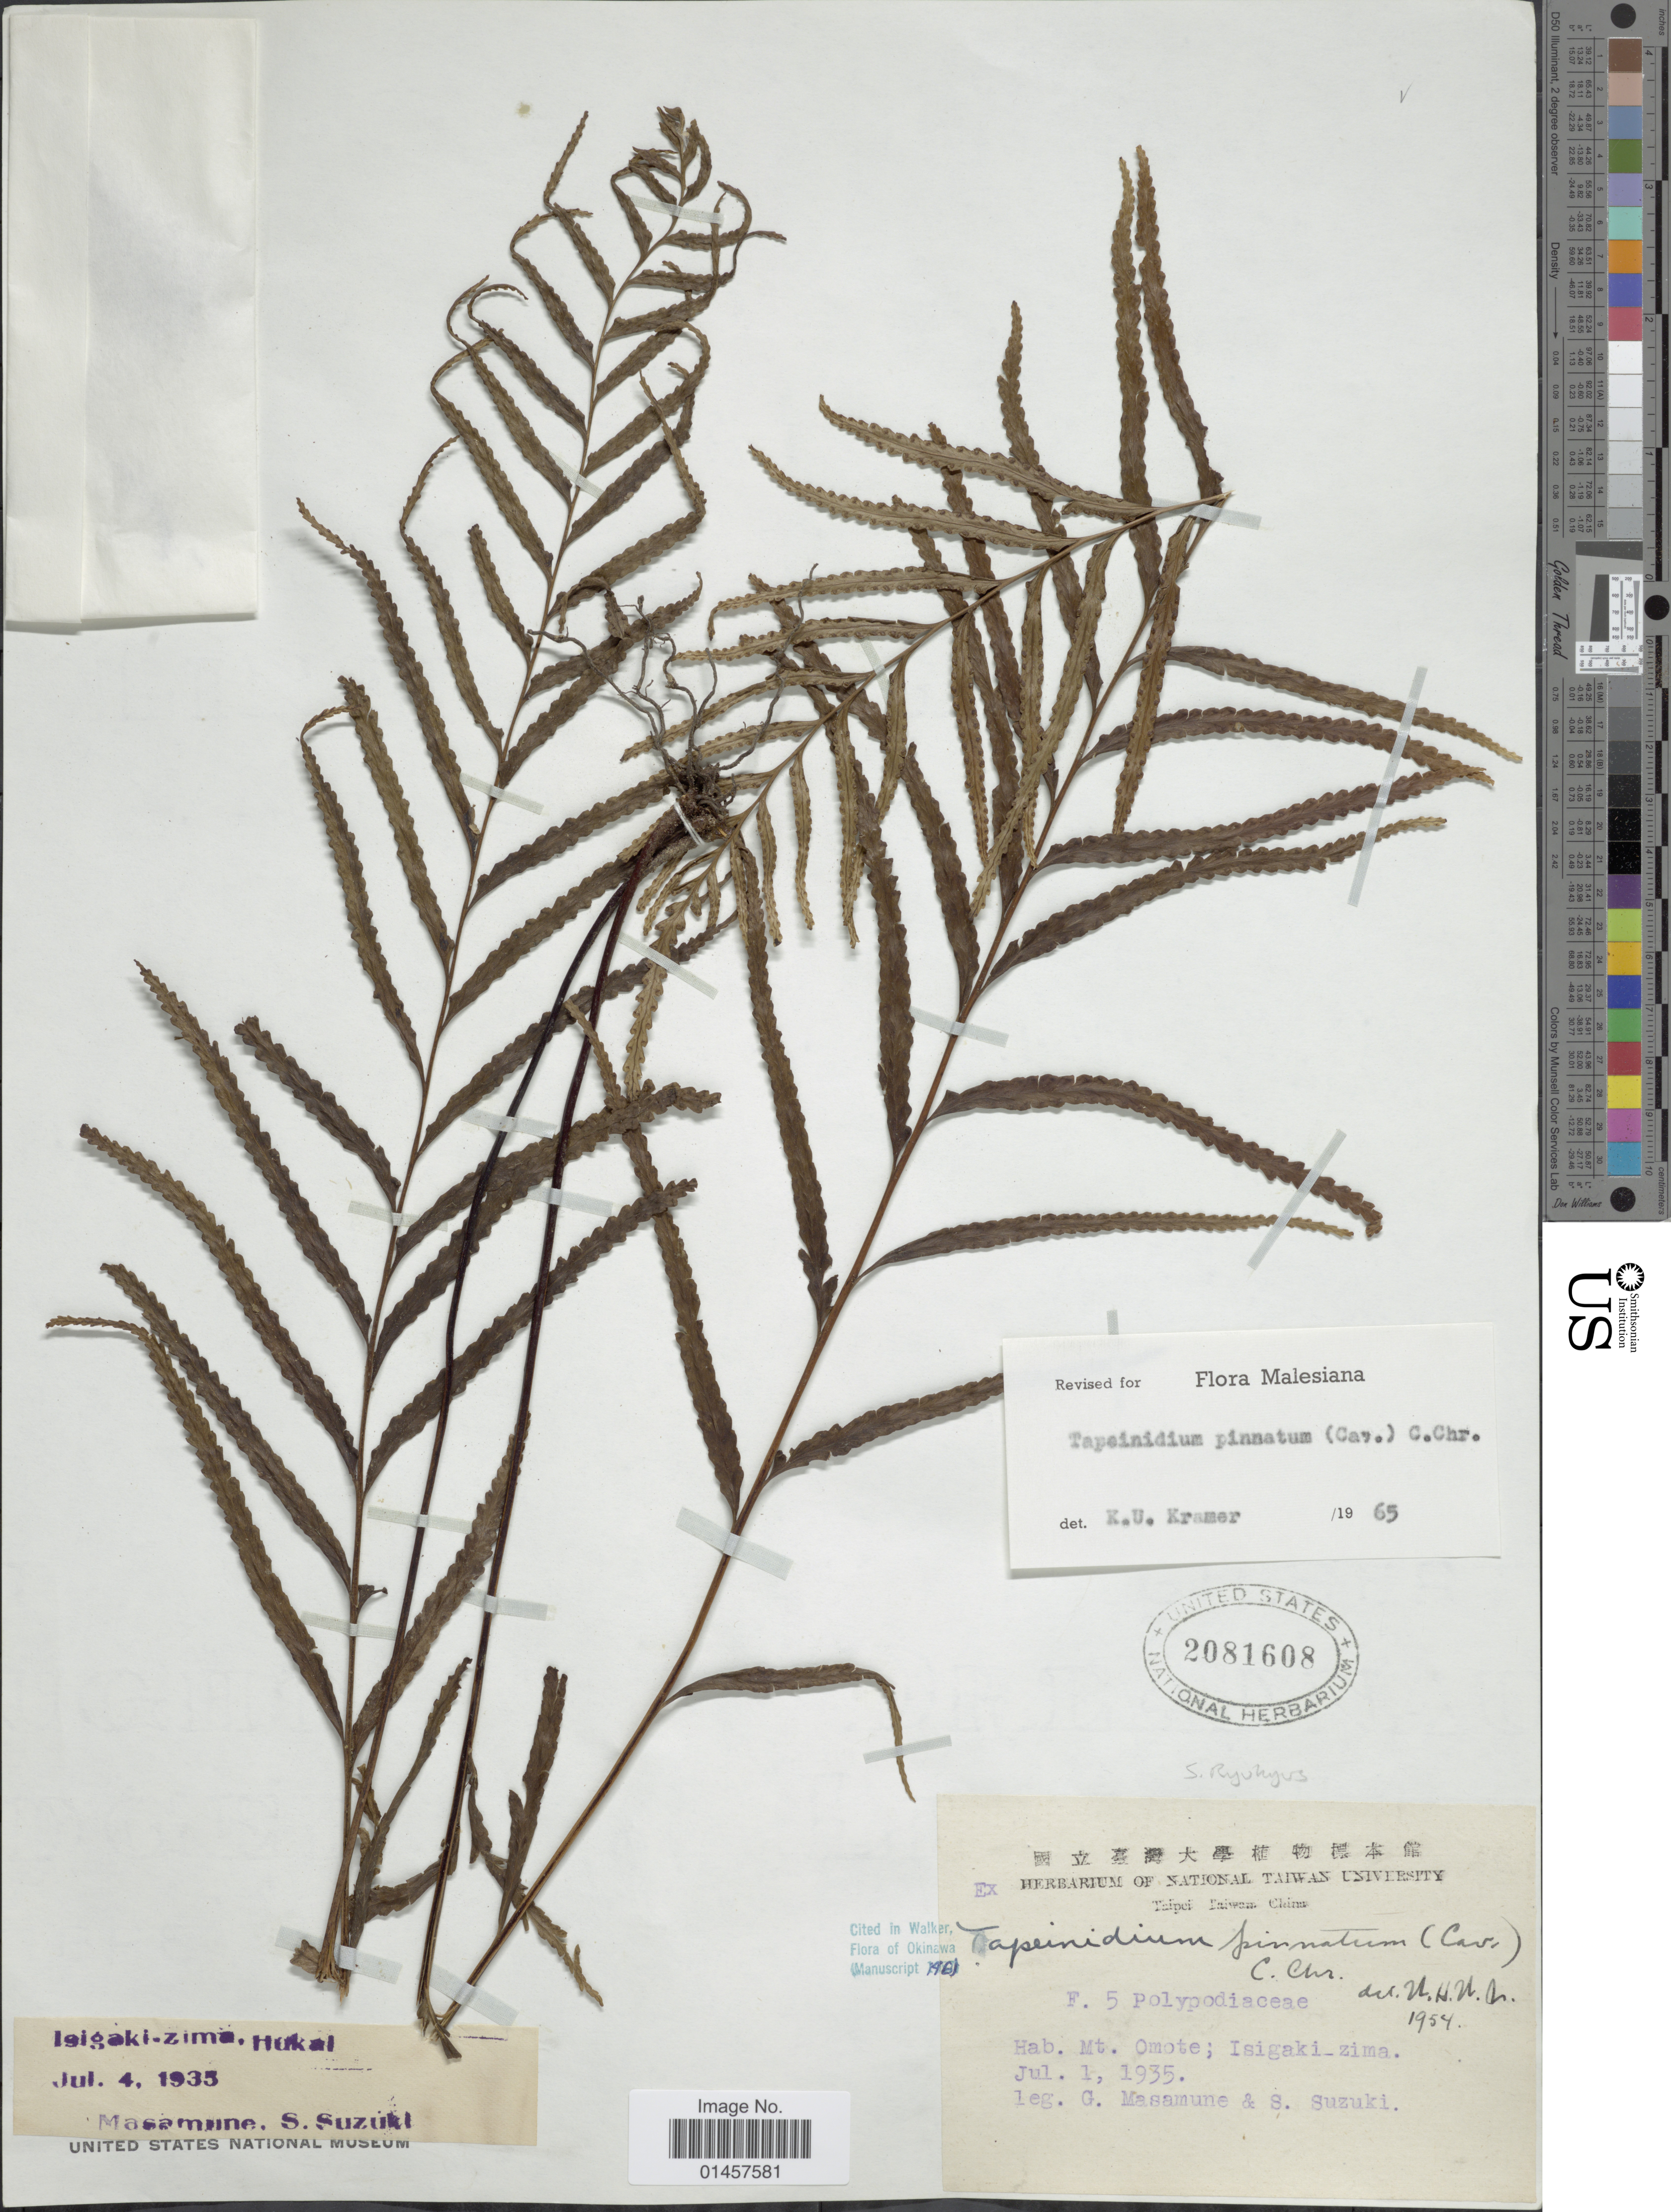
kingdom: Plantae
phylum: Tracheophyta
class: Polypodiopsida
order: Polypodiales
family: Lindsaeaceae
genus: Tapeinidium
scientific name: Tapeinidium pinnatum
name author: (Cav.) C. Chr.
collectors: G. Masamune & S. Suzuki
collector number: F5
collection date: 1935-07-01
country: Japan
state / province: Okinawa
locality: Mt. Omote: Ishigaki-zima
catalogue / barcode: US 2081608